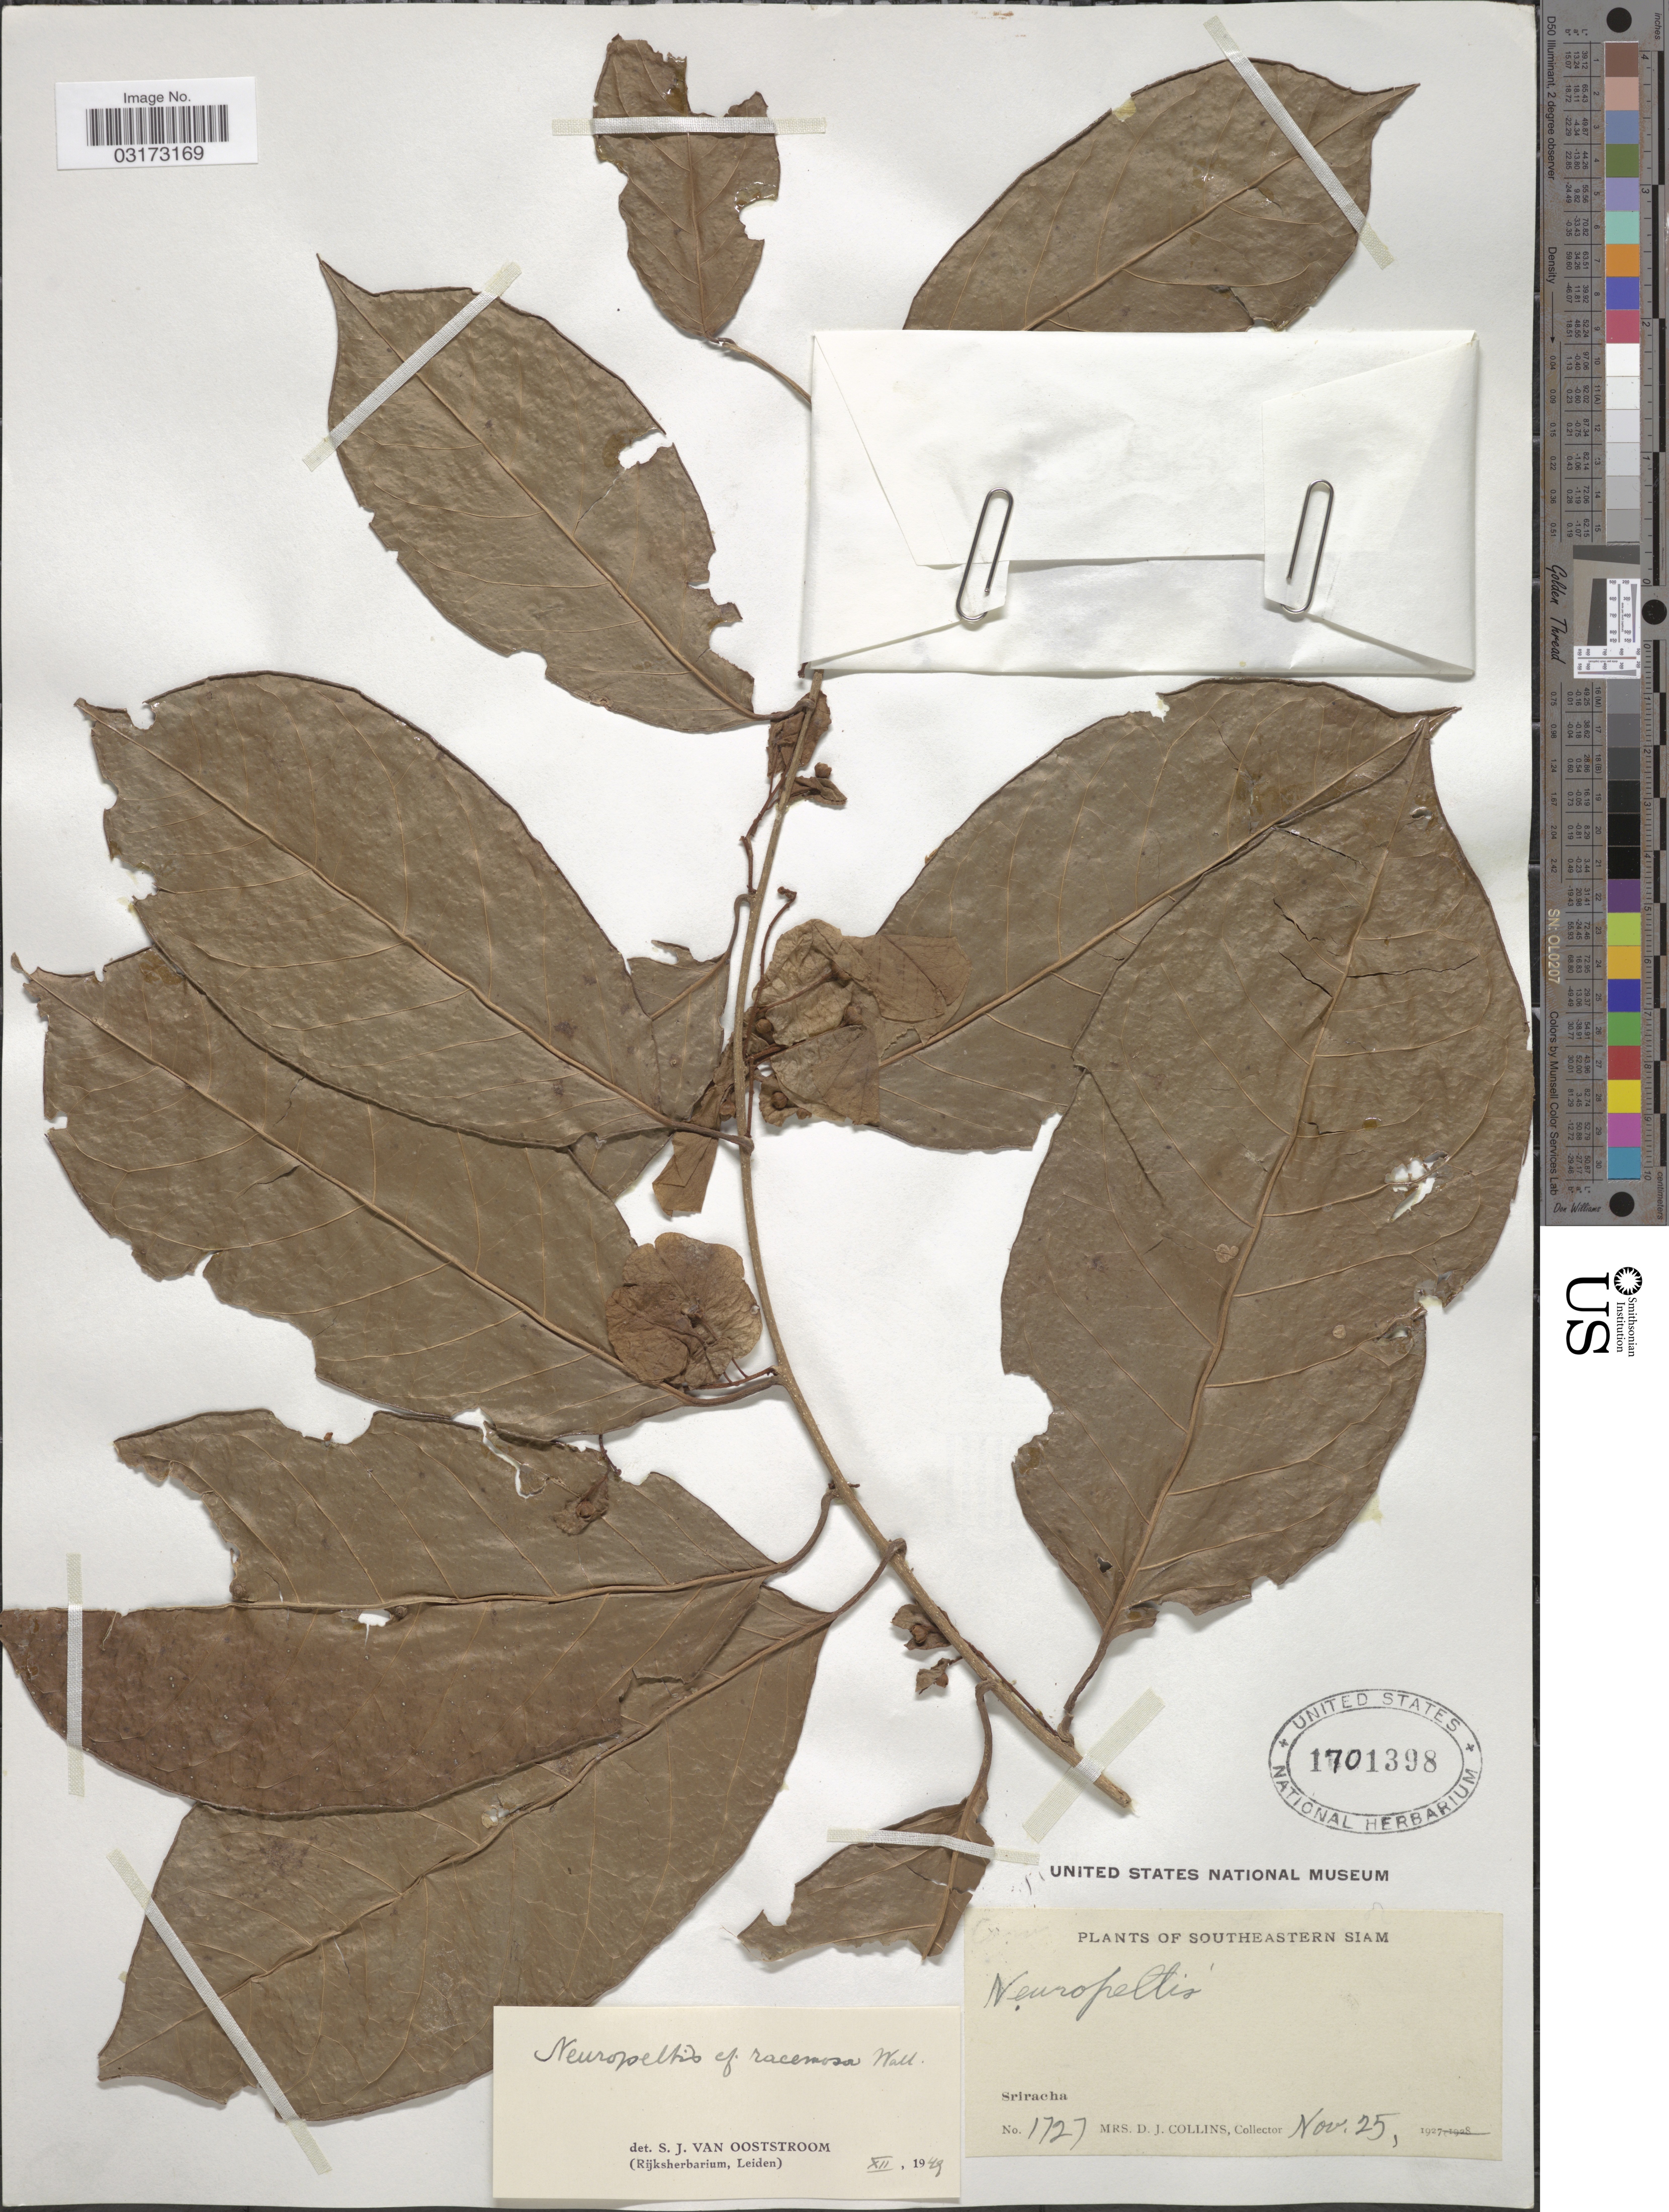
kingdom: Plantae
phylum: Tracheophyta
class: Magnoliopsida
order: Solanales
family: Convolvulaceae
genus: Neuropeltis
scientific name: Neuropeltis racemosa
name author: Wall.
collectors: Mrs. D. J. Collins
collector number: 1727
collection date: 1927-11-25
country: Thailand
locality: Southeastern Siam. Sriracha.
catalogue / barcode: US 1701398